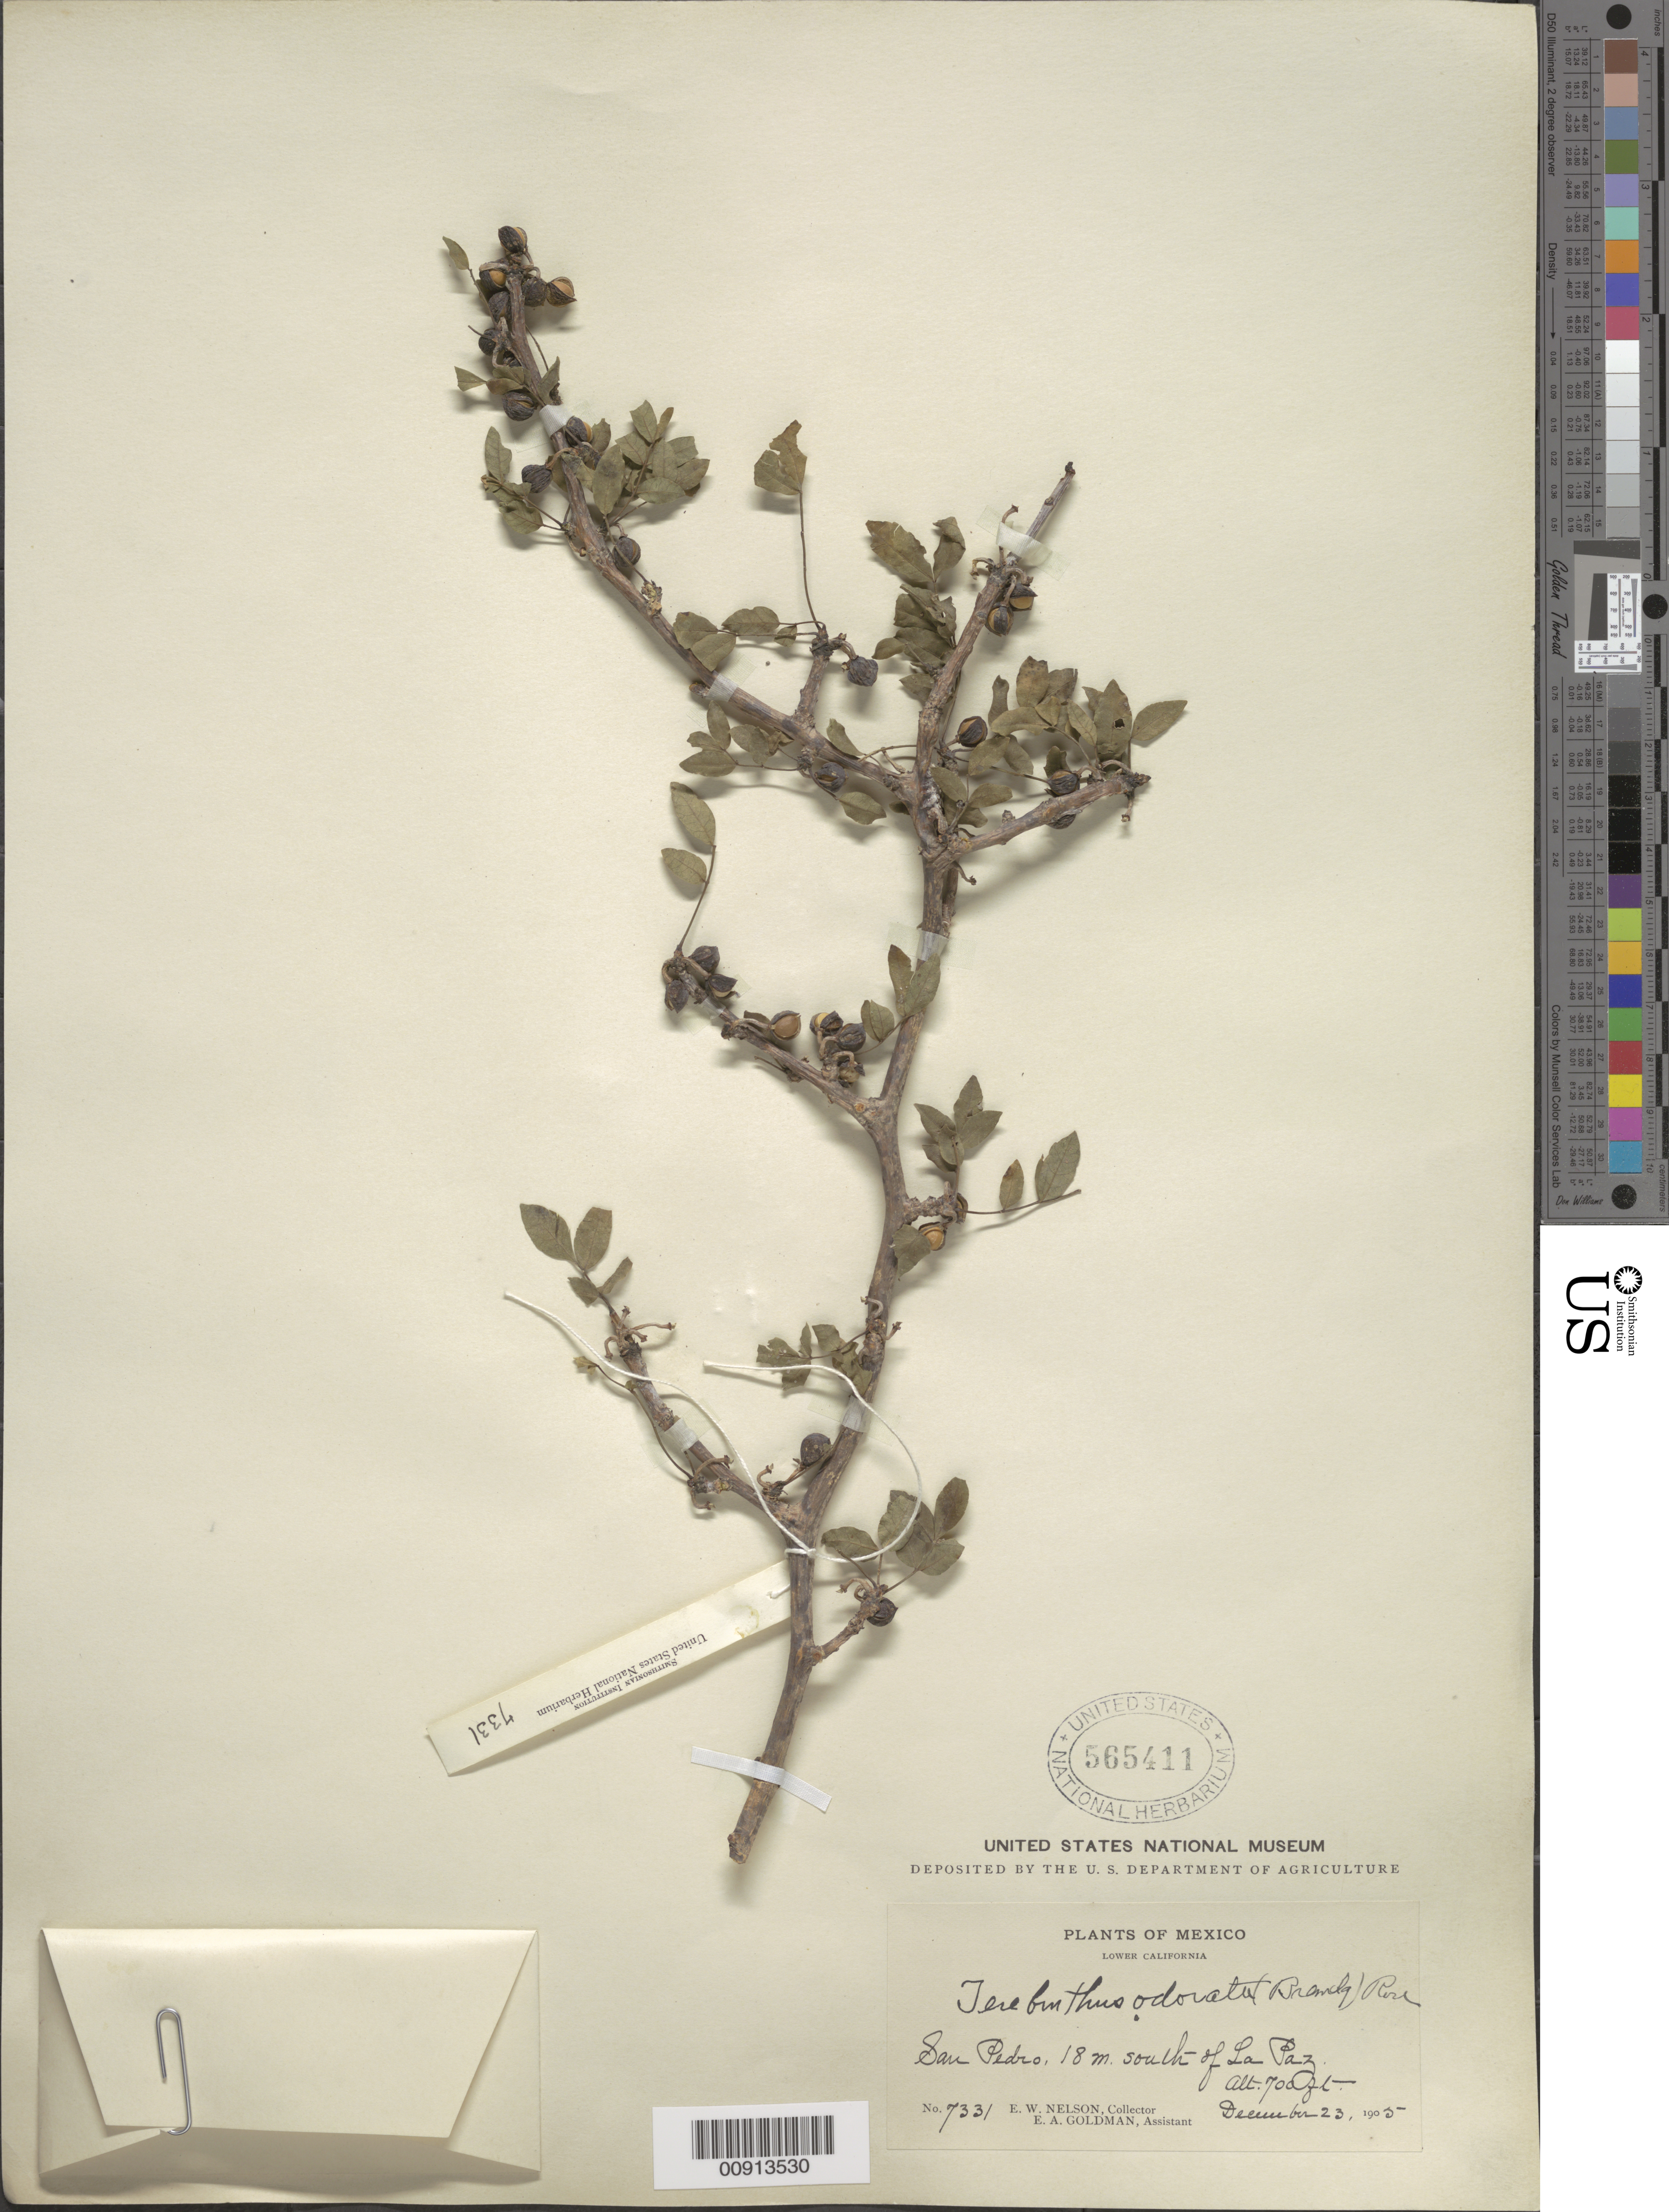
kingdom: Plantae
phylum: Tracheophyta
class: Magnoliopsida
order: Sapindales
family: Burseraceae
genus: Bursera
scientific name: Bursera fagaroides var. elongata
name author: (Kunth) Engl.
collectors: E. W. Nelson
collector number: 7331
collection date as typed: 23 Dec 1905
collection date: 1905-12-23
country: Mexico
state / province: Baja California Sur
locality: San Pedro, 18 m. south of La Paz, Lower California.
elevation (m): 213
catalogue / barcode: US 565411